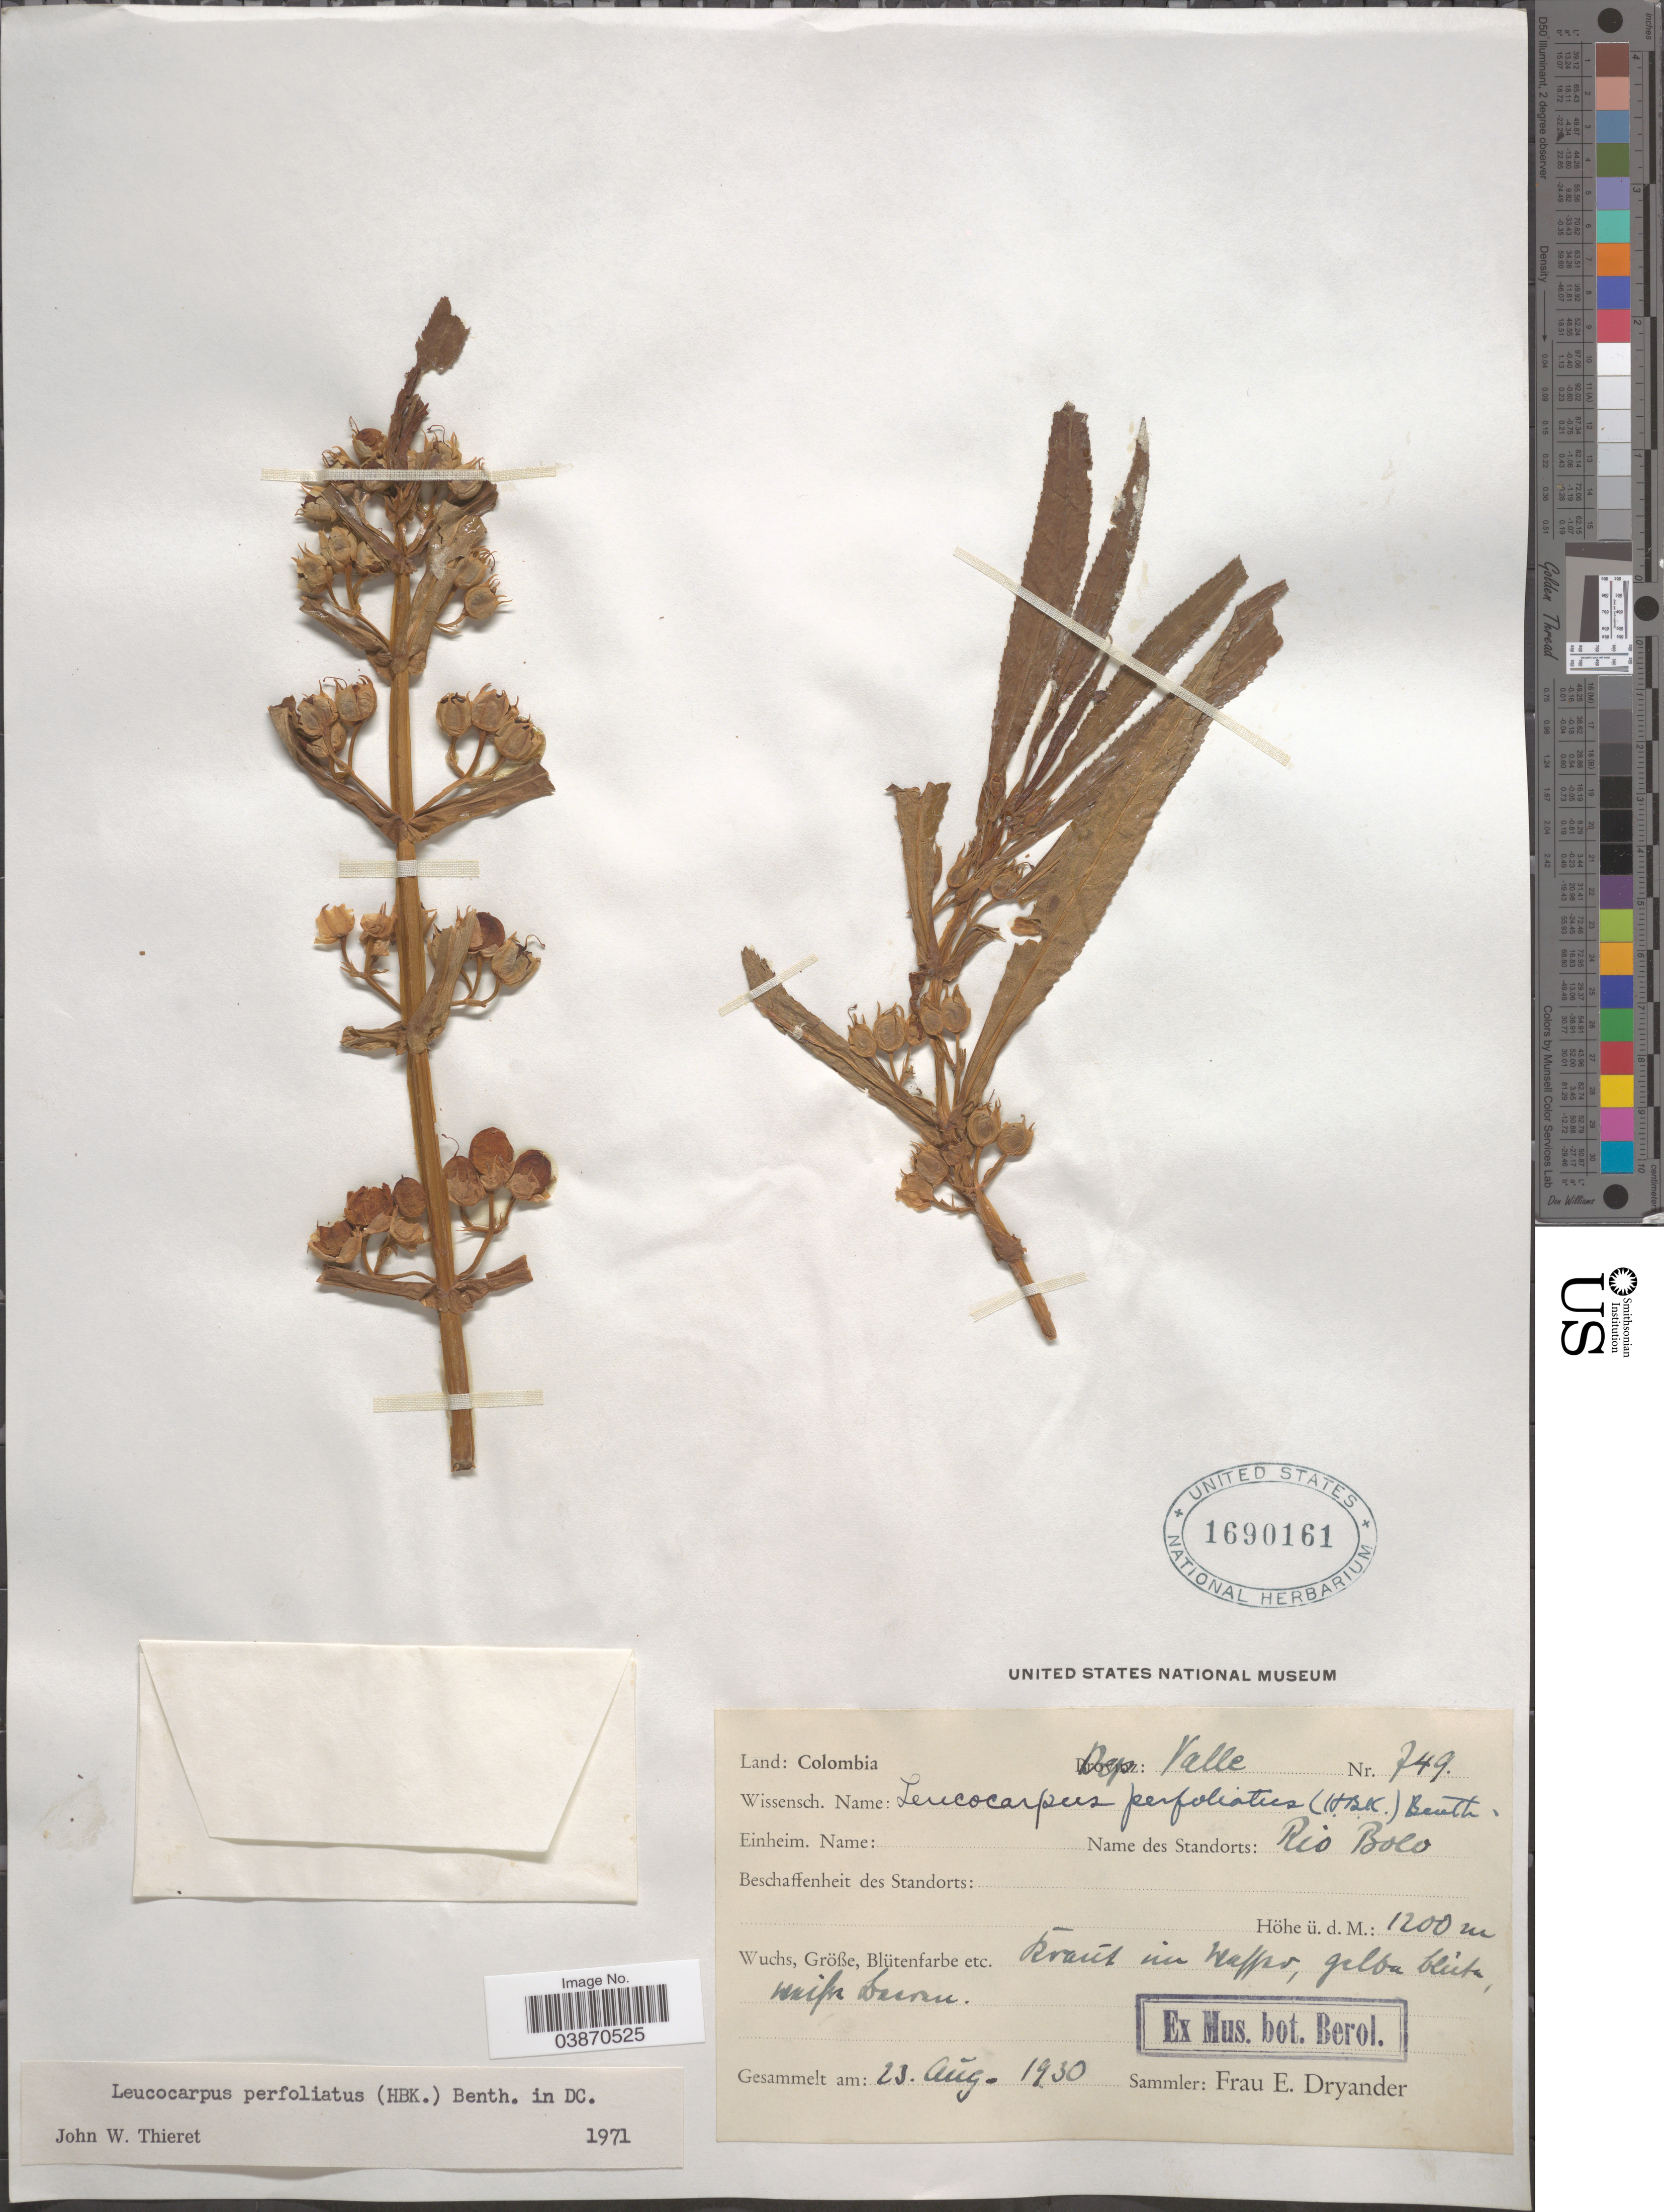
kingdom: Plantae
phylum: Tracheophyta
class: Magnoliopsida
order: Lamiales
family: Phrymaceae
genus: Leucocarpus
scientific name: Leucocarpus perfoliatus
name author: (Kunth) Benth.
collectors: F. Dryander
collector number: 749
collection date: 1930-08-23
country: Colombia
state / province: Valle del Cauca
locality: Dep: Valle. Rio Bolo.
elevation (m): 1200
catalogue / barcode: US 1690161